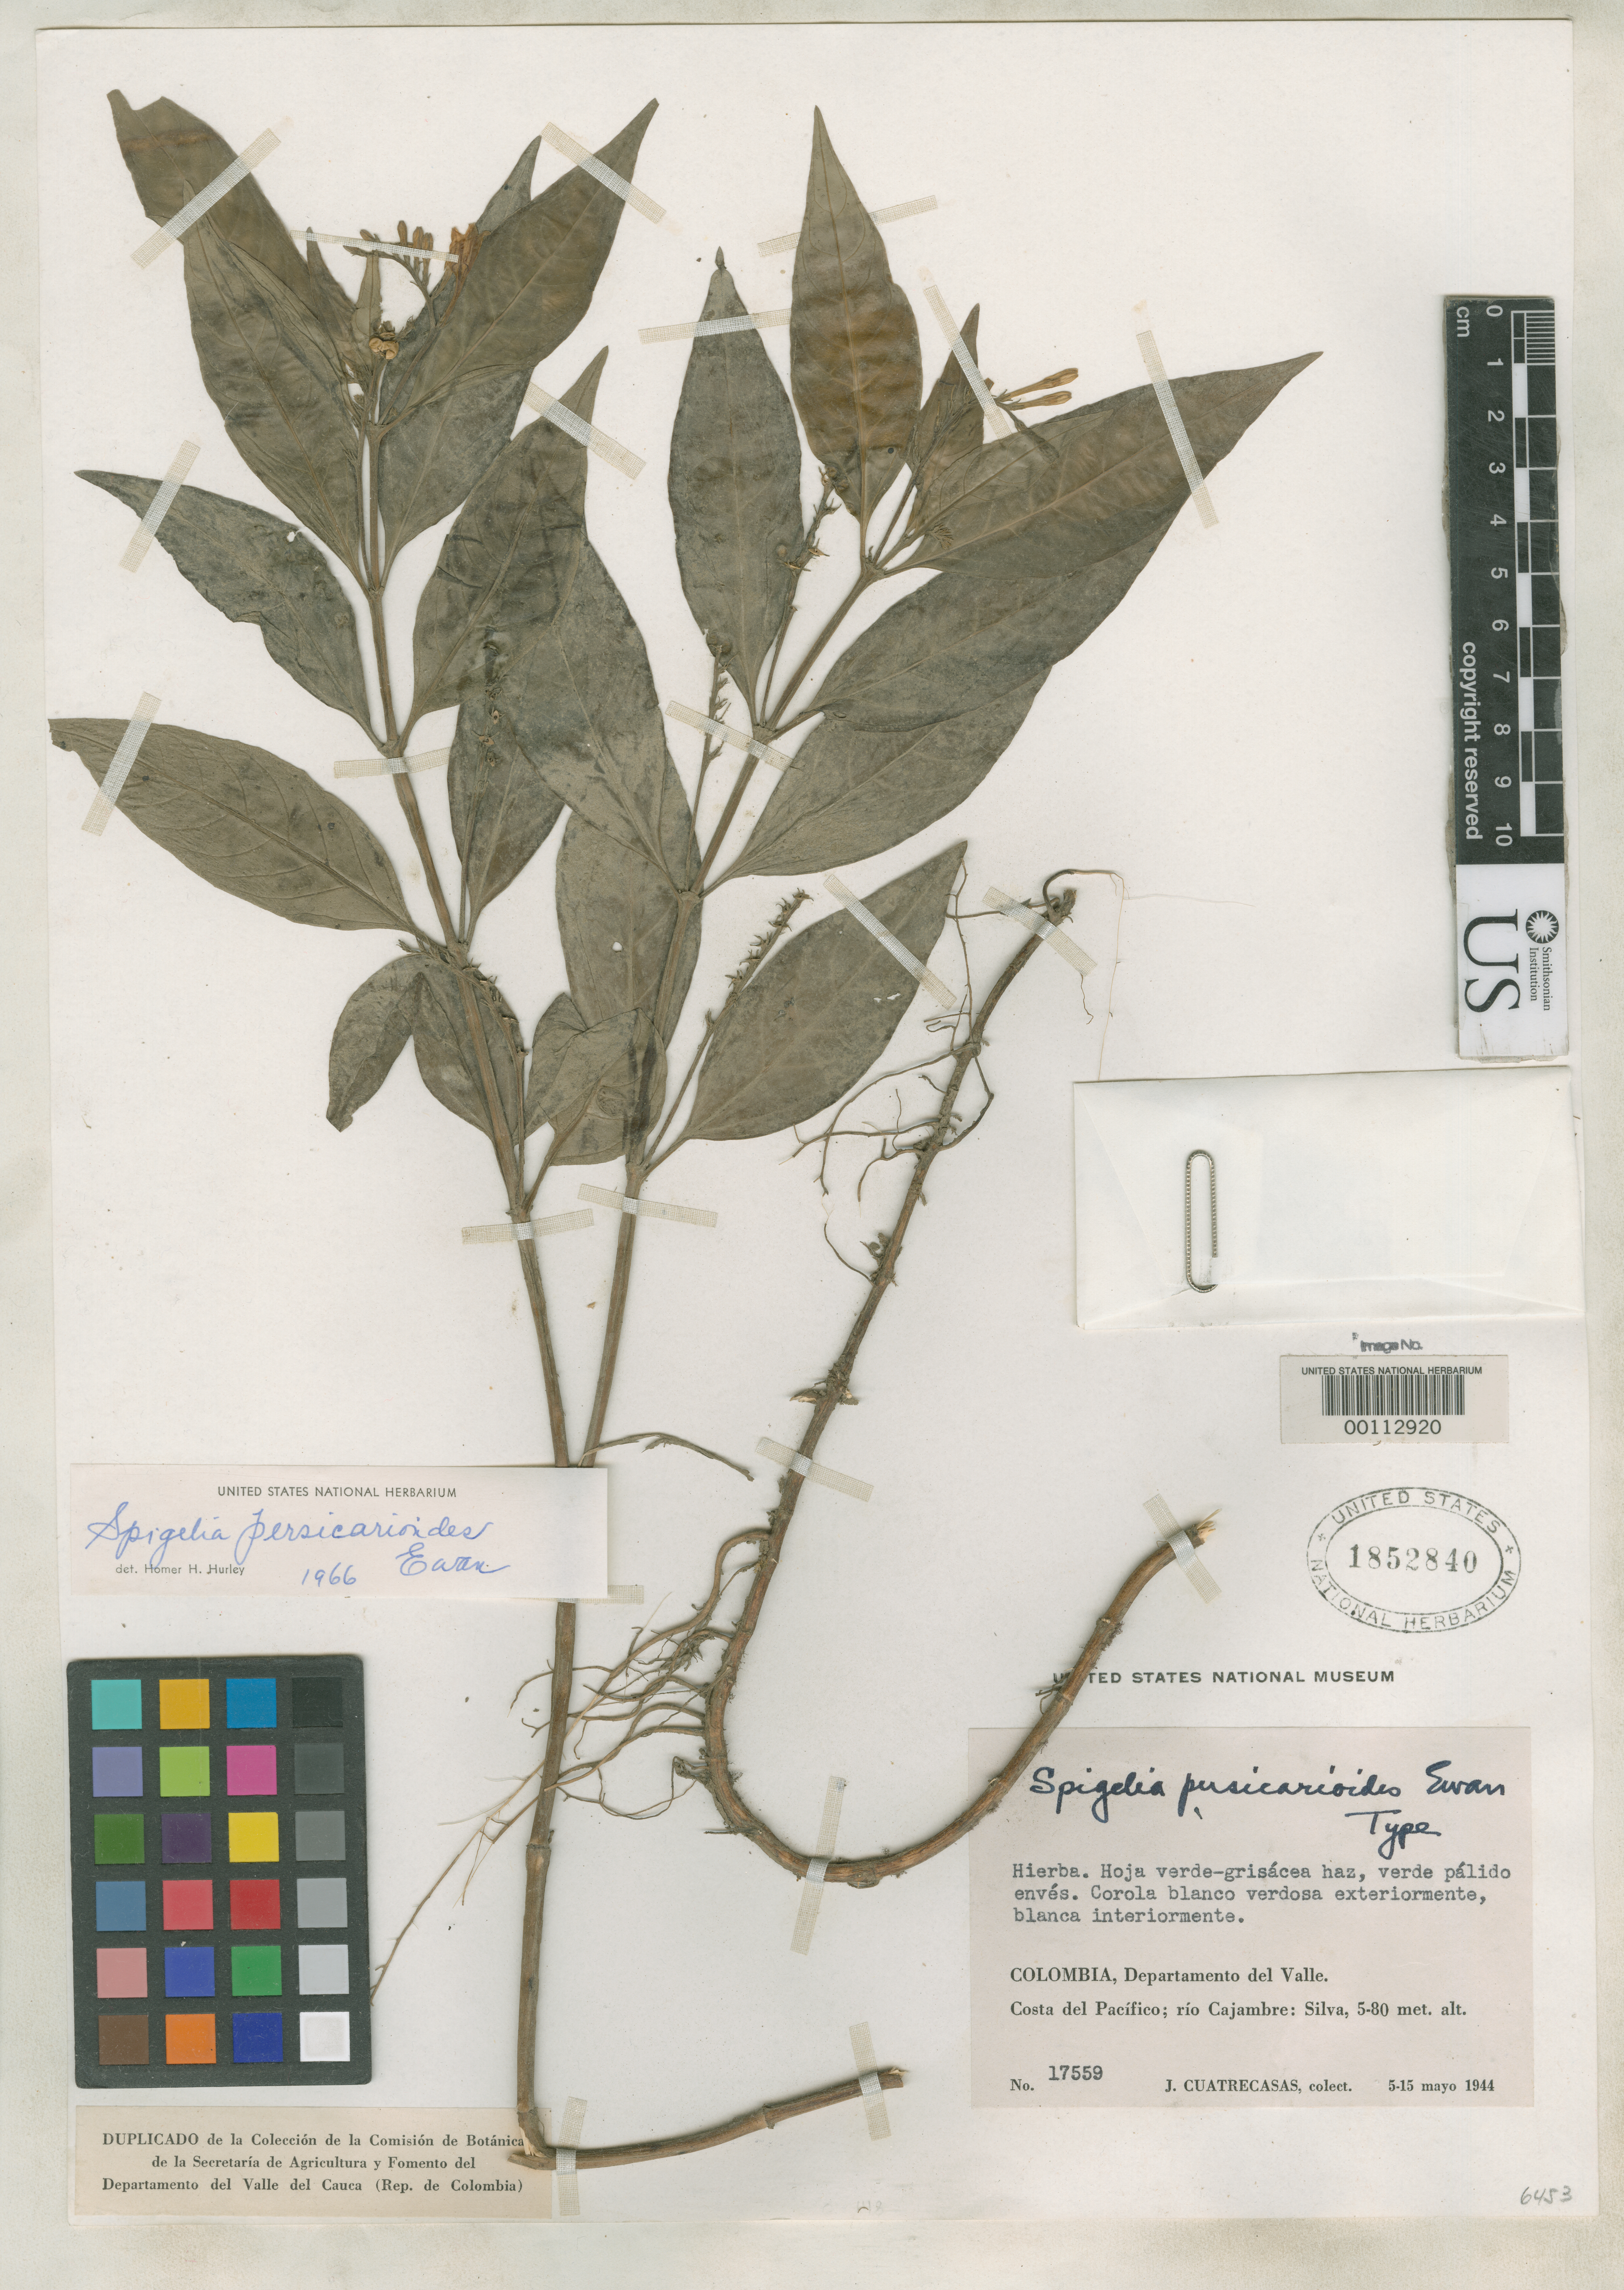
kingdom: Plantae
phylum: Tracheophyta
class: Magnoliopsida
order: Gentianales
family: Loganiaceae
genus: Spigelia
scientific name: Spigelia persicarioides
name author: Ewan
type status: Holotype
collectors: J. Cuatrecasas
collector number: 17559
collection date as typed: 05 May 1944 to 15 May 1944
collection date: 1944-05-05/1944-05-15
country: Colombia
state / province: Valle del Cauca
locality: Costa de Pacifico, Rio Cajambre.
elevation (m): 5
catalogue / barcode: US 1852840